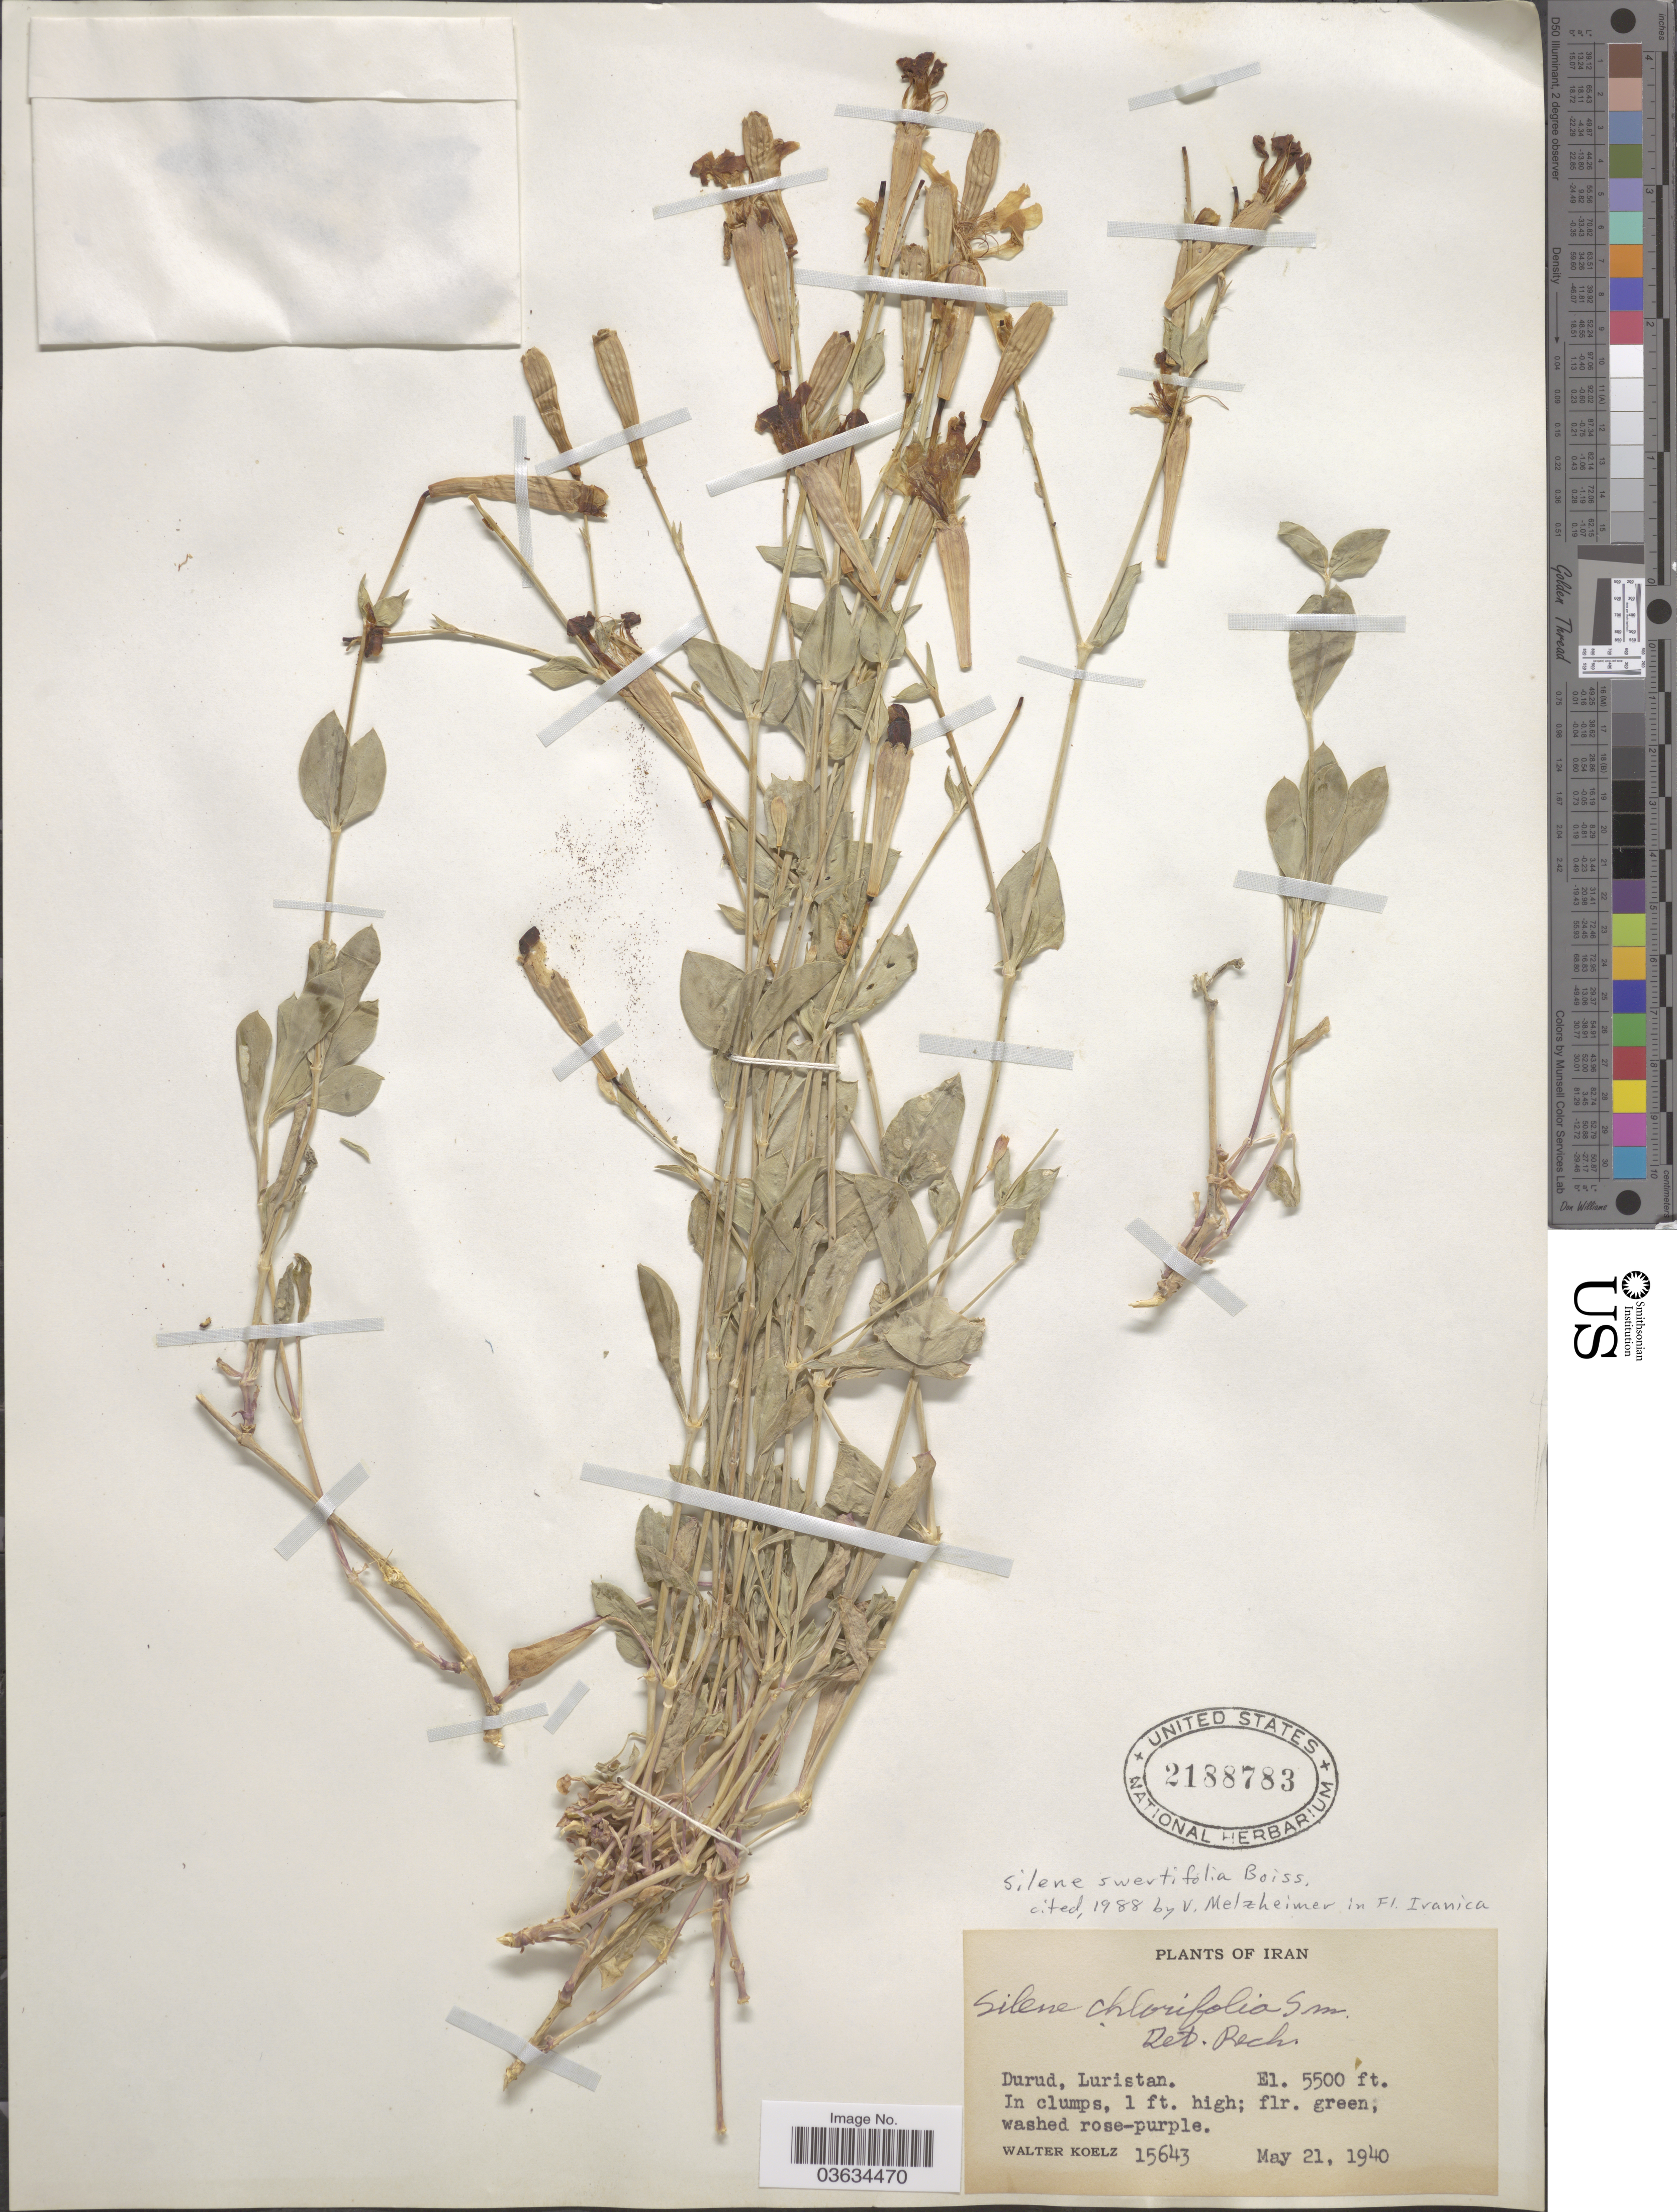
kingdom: Plantae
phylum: Tracheophyta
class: Magnoliopsida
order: Caryophyllales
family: Caryophyllaceae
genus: Silene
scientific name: Silene swertiaefolia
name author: Boiss.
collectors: W. N. Koelz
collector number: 15643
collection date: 1940-05-21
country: Iran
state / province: Lorestan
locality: Durud, Luristan.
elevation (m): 1676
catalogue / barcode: US 2188783